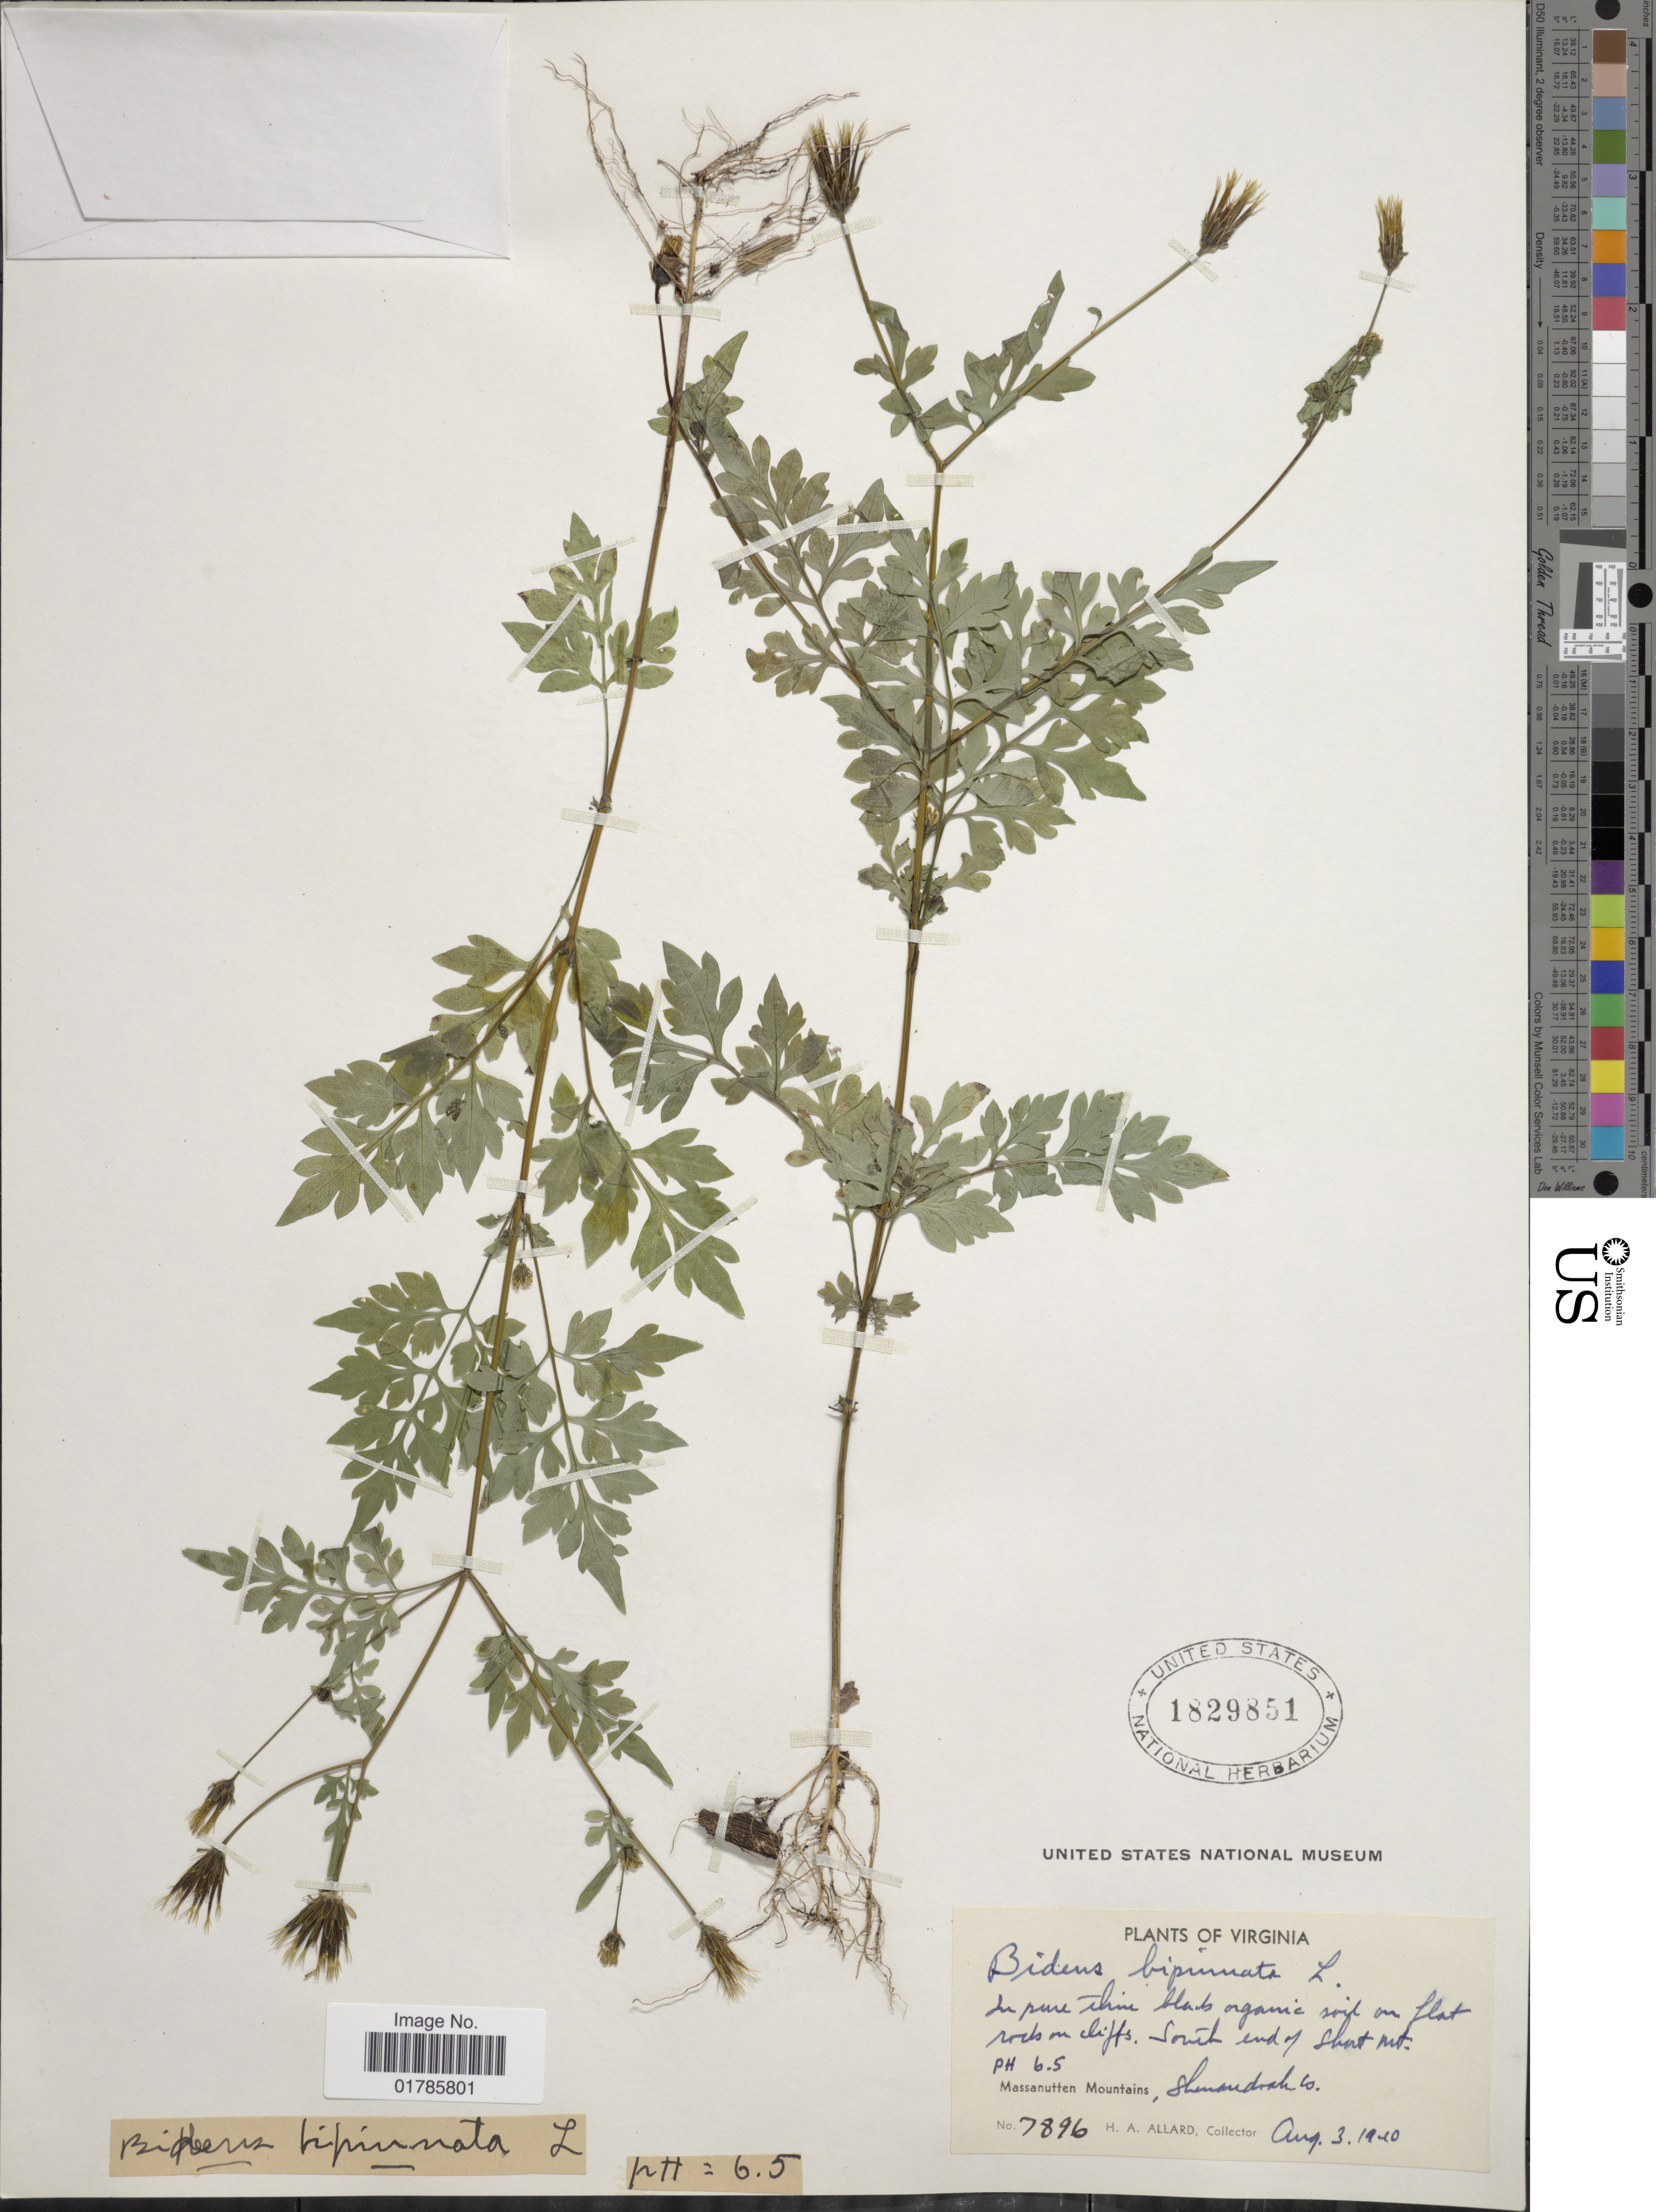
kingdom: Plantae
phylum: Tracheophyta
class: Magnoliopsida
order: Asterales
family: Asteraceae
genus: Bidens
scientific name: Bidens bipinnata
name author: L.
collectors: H. A. Allard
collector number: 7896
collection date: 1940-08-03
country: United States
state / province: Virginia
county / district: Shenandoah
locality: South end of short mt., Massanutten Mountains, Shenandoah Co.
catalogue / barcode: US 1829851